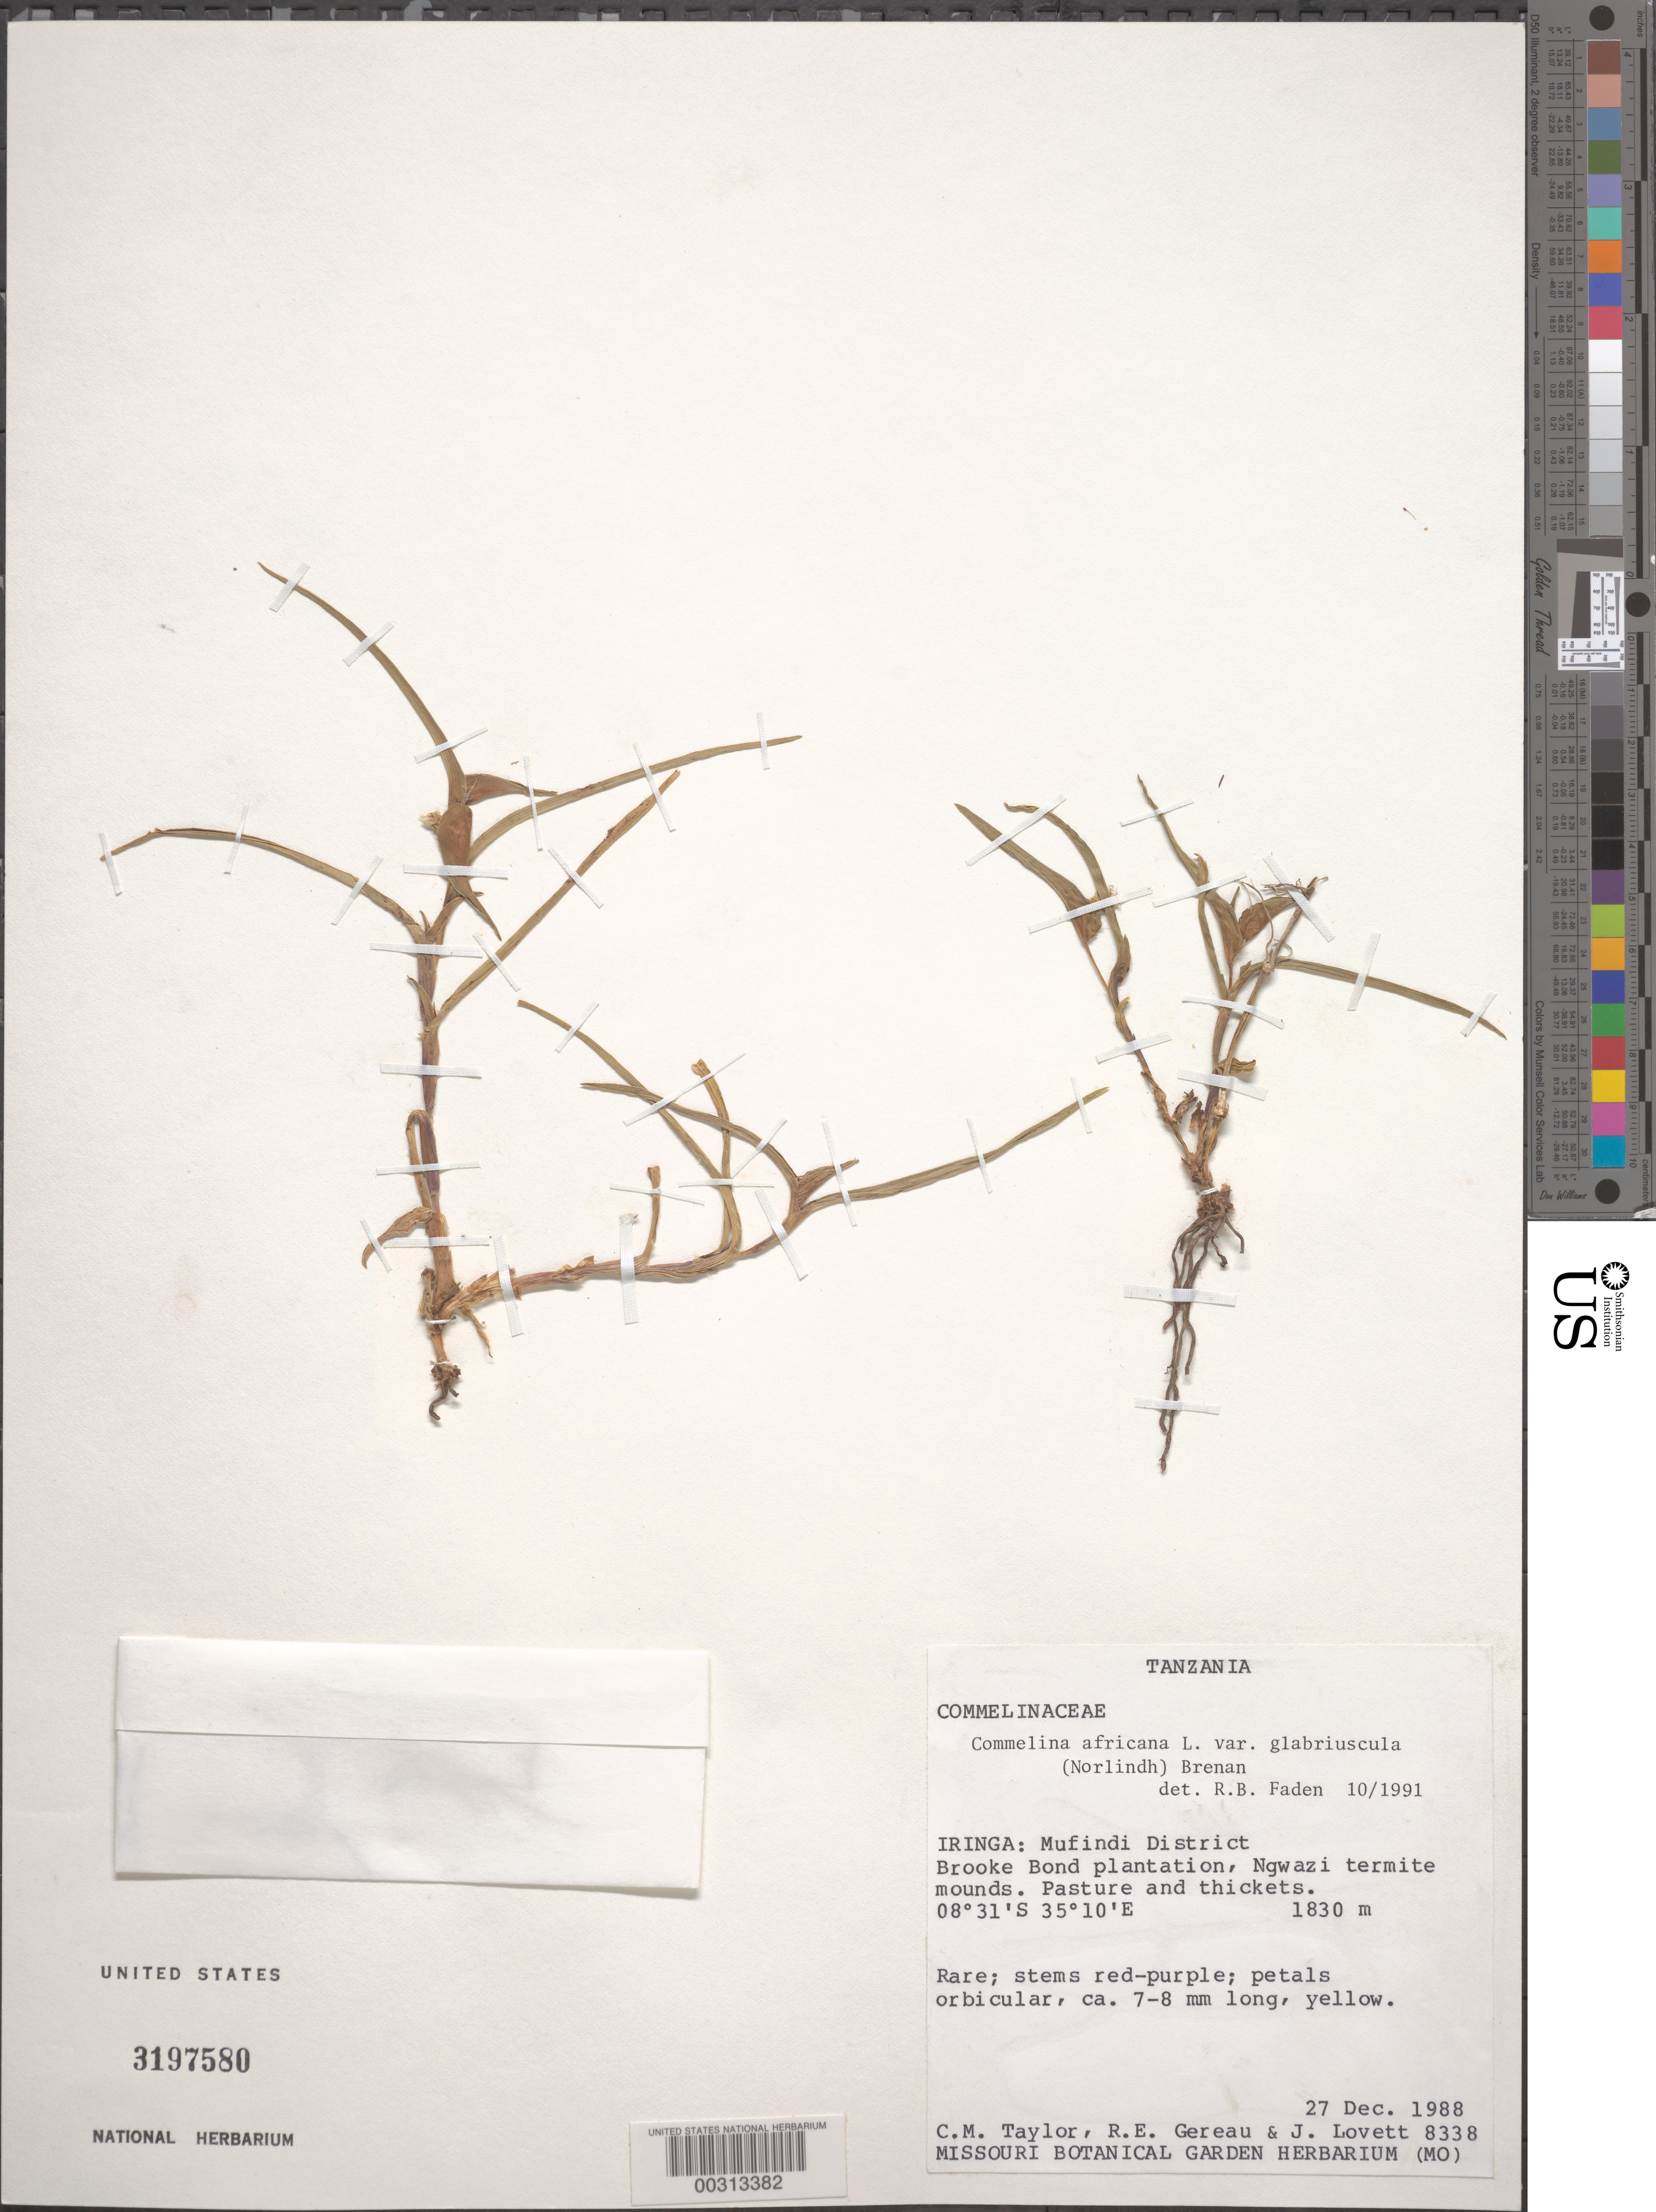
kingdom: Plantae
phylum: Tracheophyta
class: Liliopsida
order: Commelinales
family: Commelinaceae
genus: Commelina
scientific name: Commelina africana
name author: L.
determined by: Faden, Robert B., (US), Smithsonian Institution - National Museum of Natural History (UNITED STATES)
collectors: C. M. Taylor, R. E. Gereau & J. Lovett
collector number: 8338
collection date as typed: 27 Dec 1988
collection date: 1988-12-27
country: Tanzania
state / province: Iringa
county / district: Mufindi District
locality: Brooke bond plantation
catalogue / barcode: US 3197580